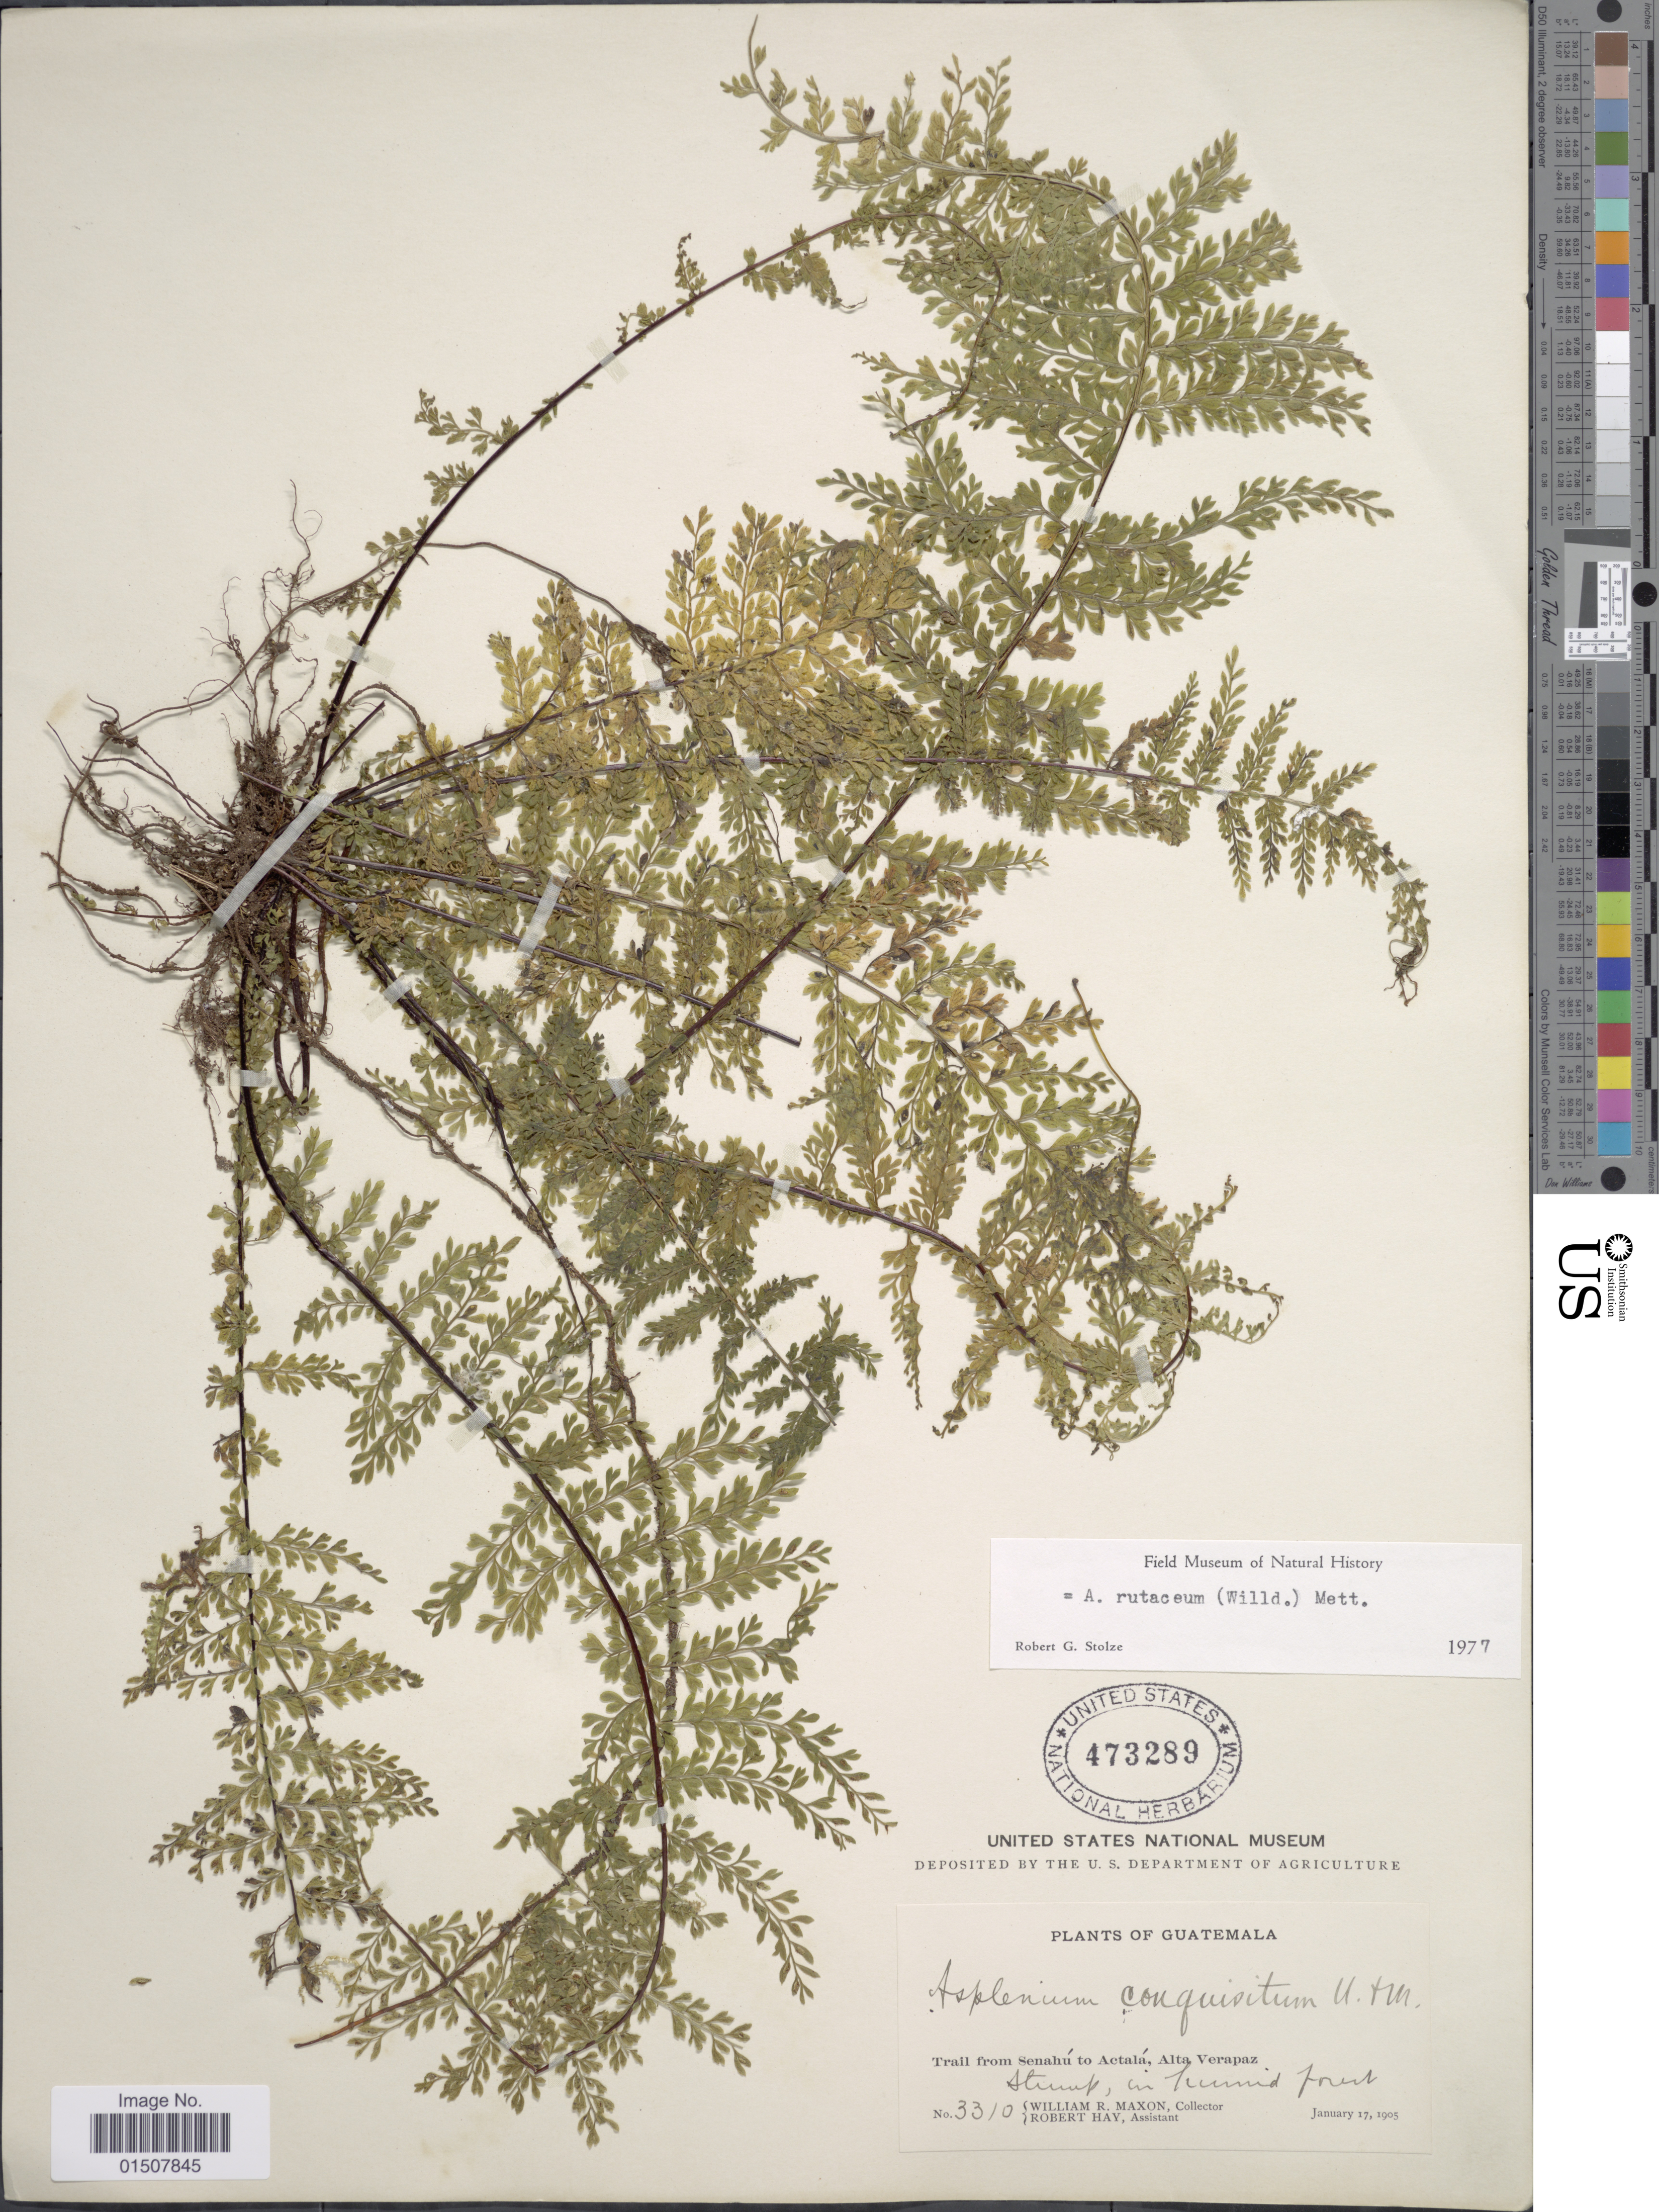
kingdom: Plantae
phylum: Tracheophyta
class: Polypodiopsida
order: Polypodiales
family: Aspleniaceae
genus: Asplenium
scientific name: Asplenium rutaceum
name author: (Willd.) Mett.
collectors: W. R. Maxon & R. H. Hay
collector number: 3310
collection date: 1905-01-17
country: Guatemala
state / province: Alta Verapaz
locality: Trail from Senahu to Actala, Alta Verapuz.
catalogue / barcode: US 473289